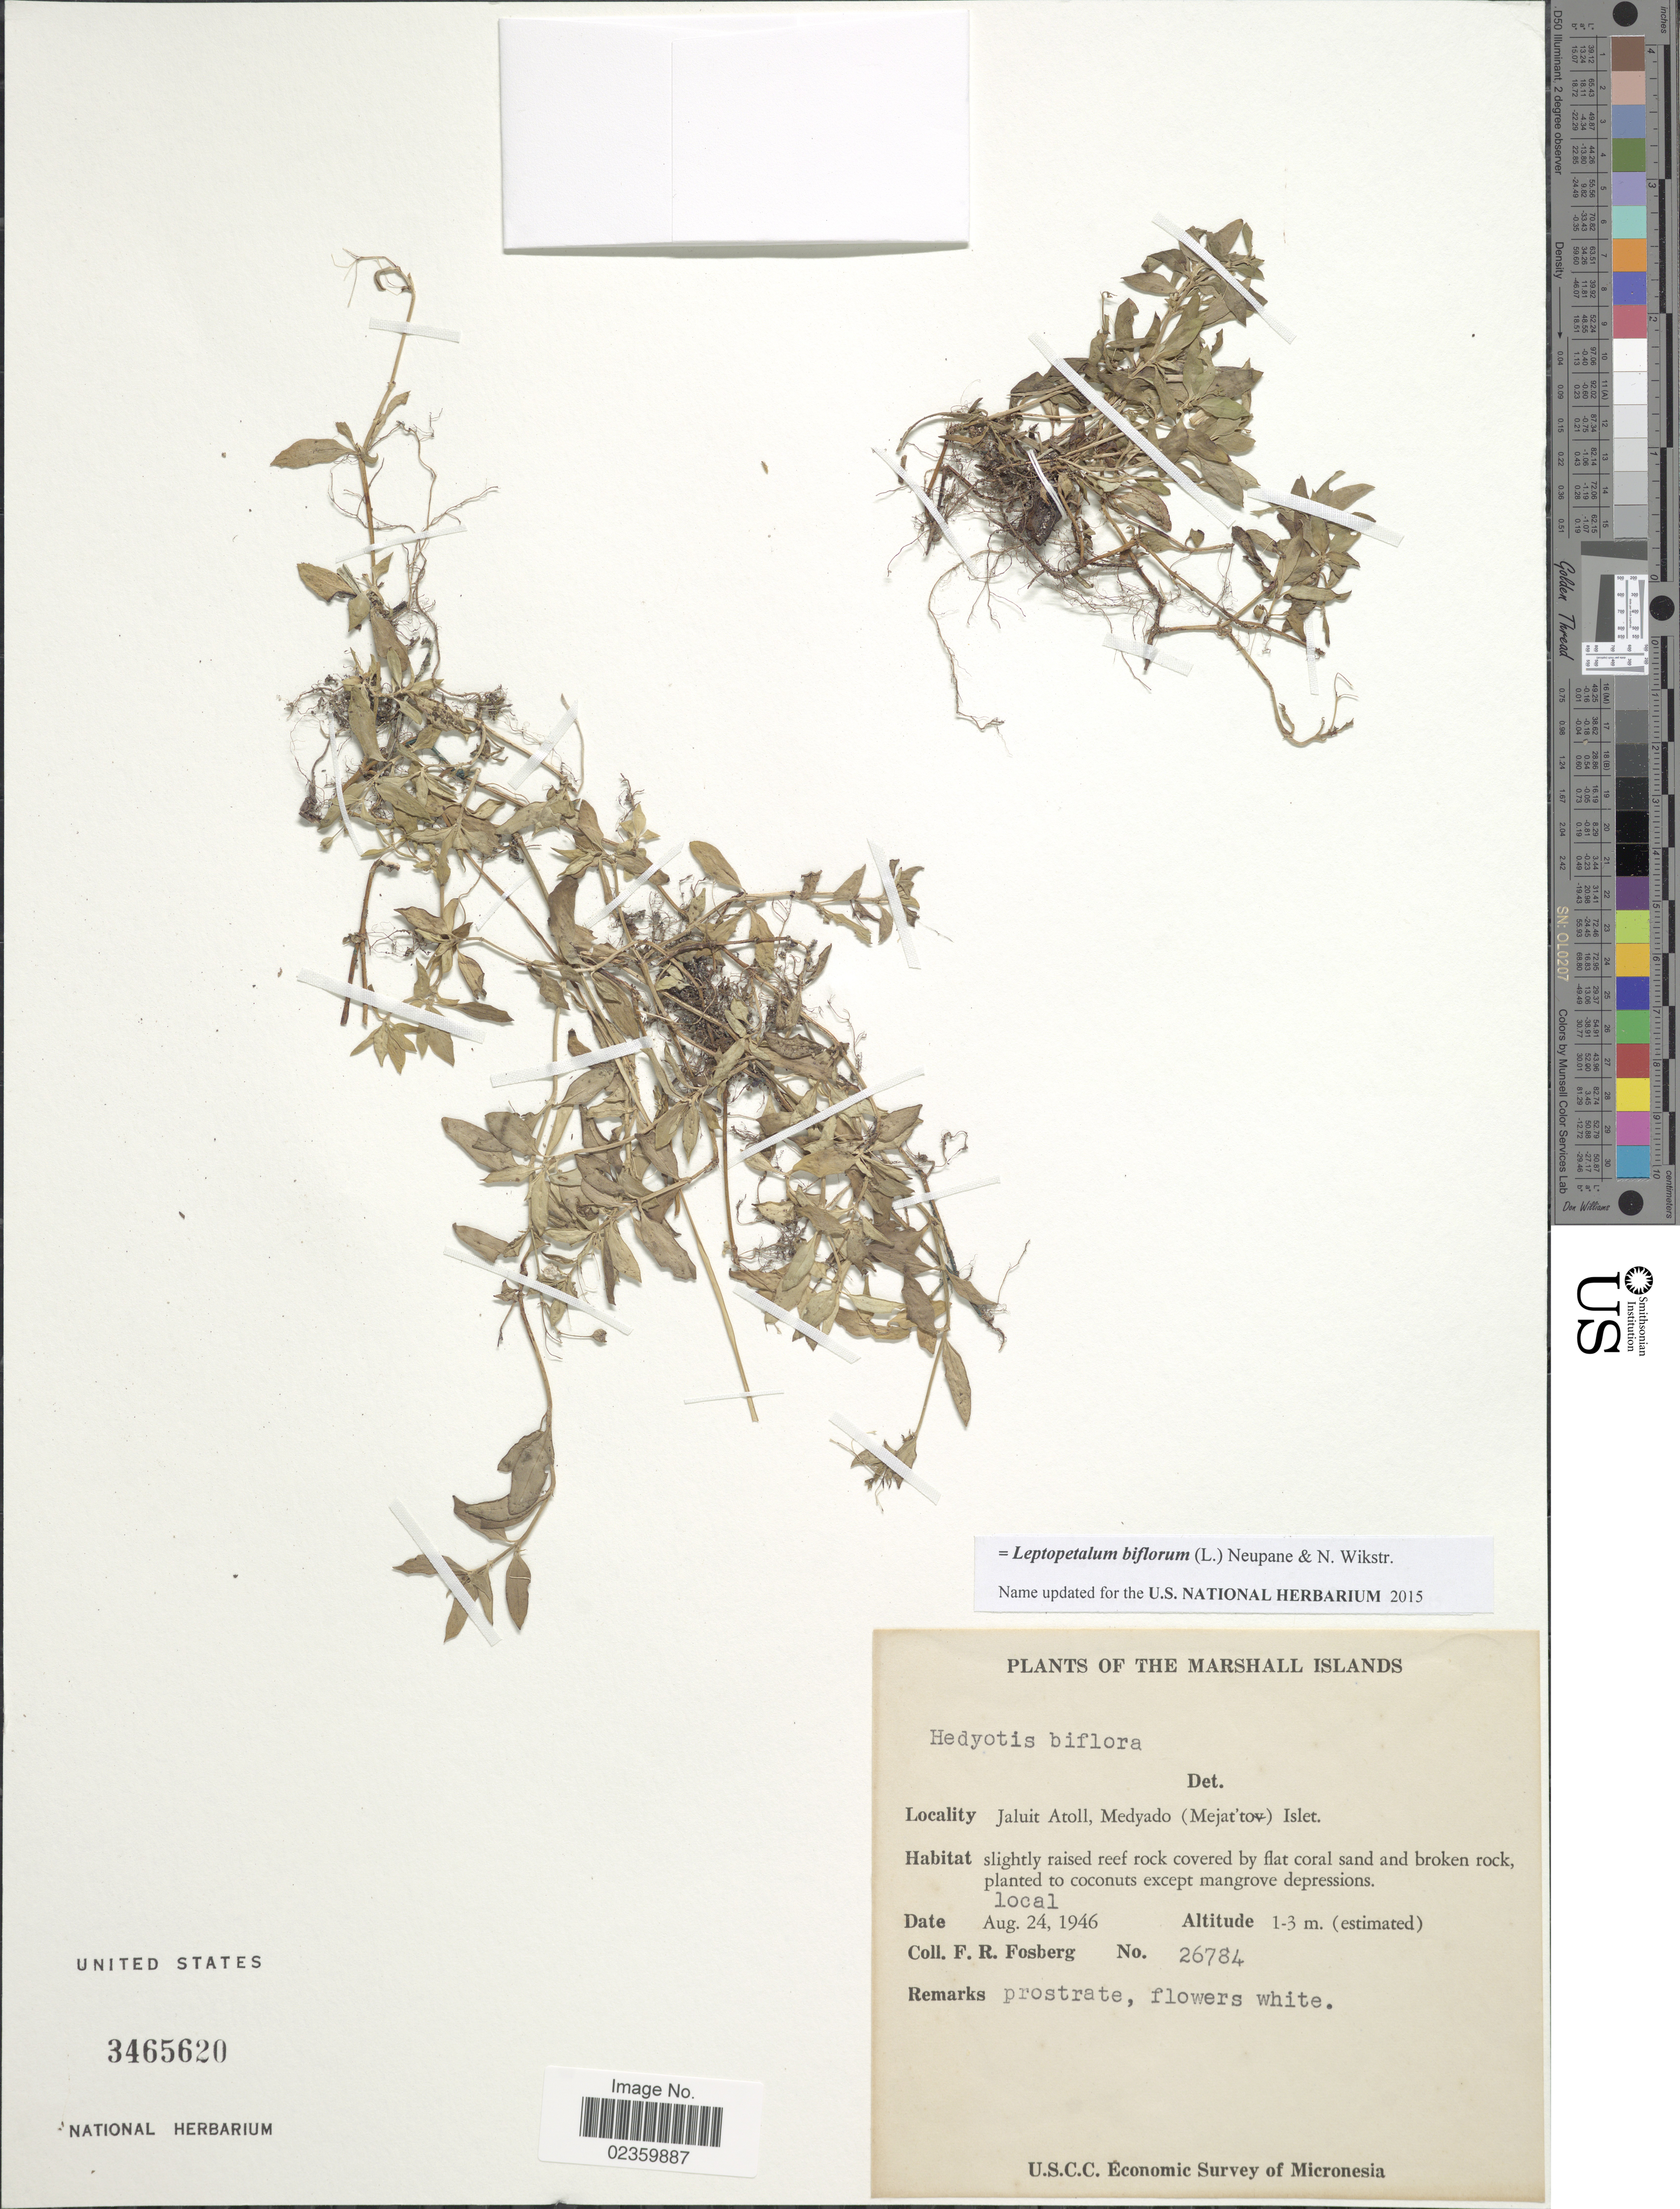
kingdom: Plantae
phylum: Tracheophyta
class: Magnoliopsida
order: Gentianales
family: Rubiaceae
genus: Leptopetalum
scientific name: Leptopetalum biflorum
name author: (L.) Neupane & N. Wikstr.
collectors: F. R. Fosberg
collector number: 26784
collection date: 1946-08-24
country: Marshall Islands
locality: Jaluit Atoll, Medyado (Mejat'to) Islet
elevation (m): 1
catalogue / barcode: US 3465620